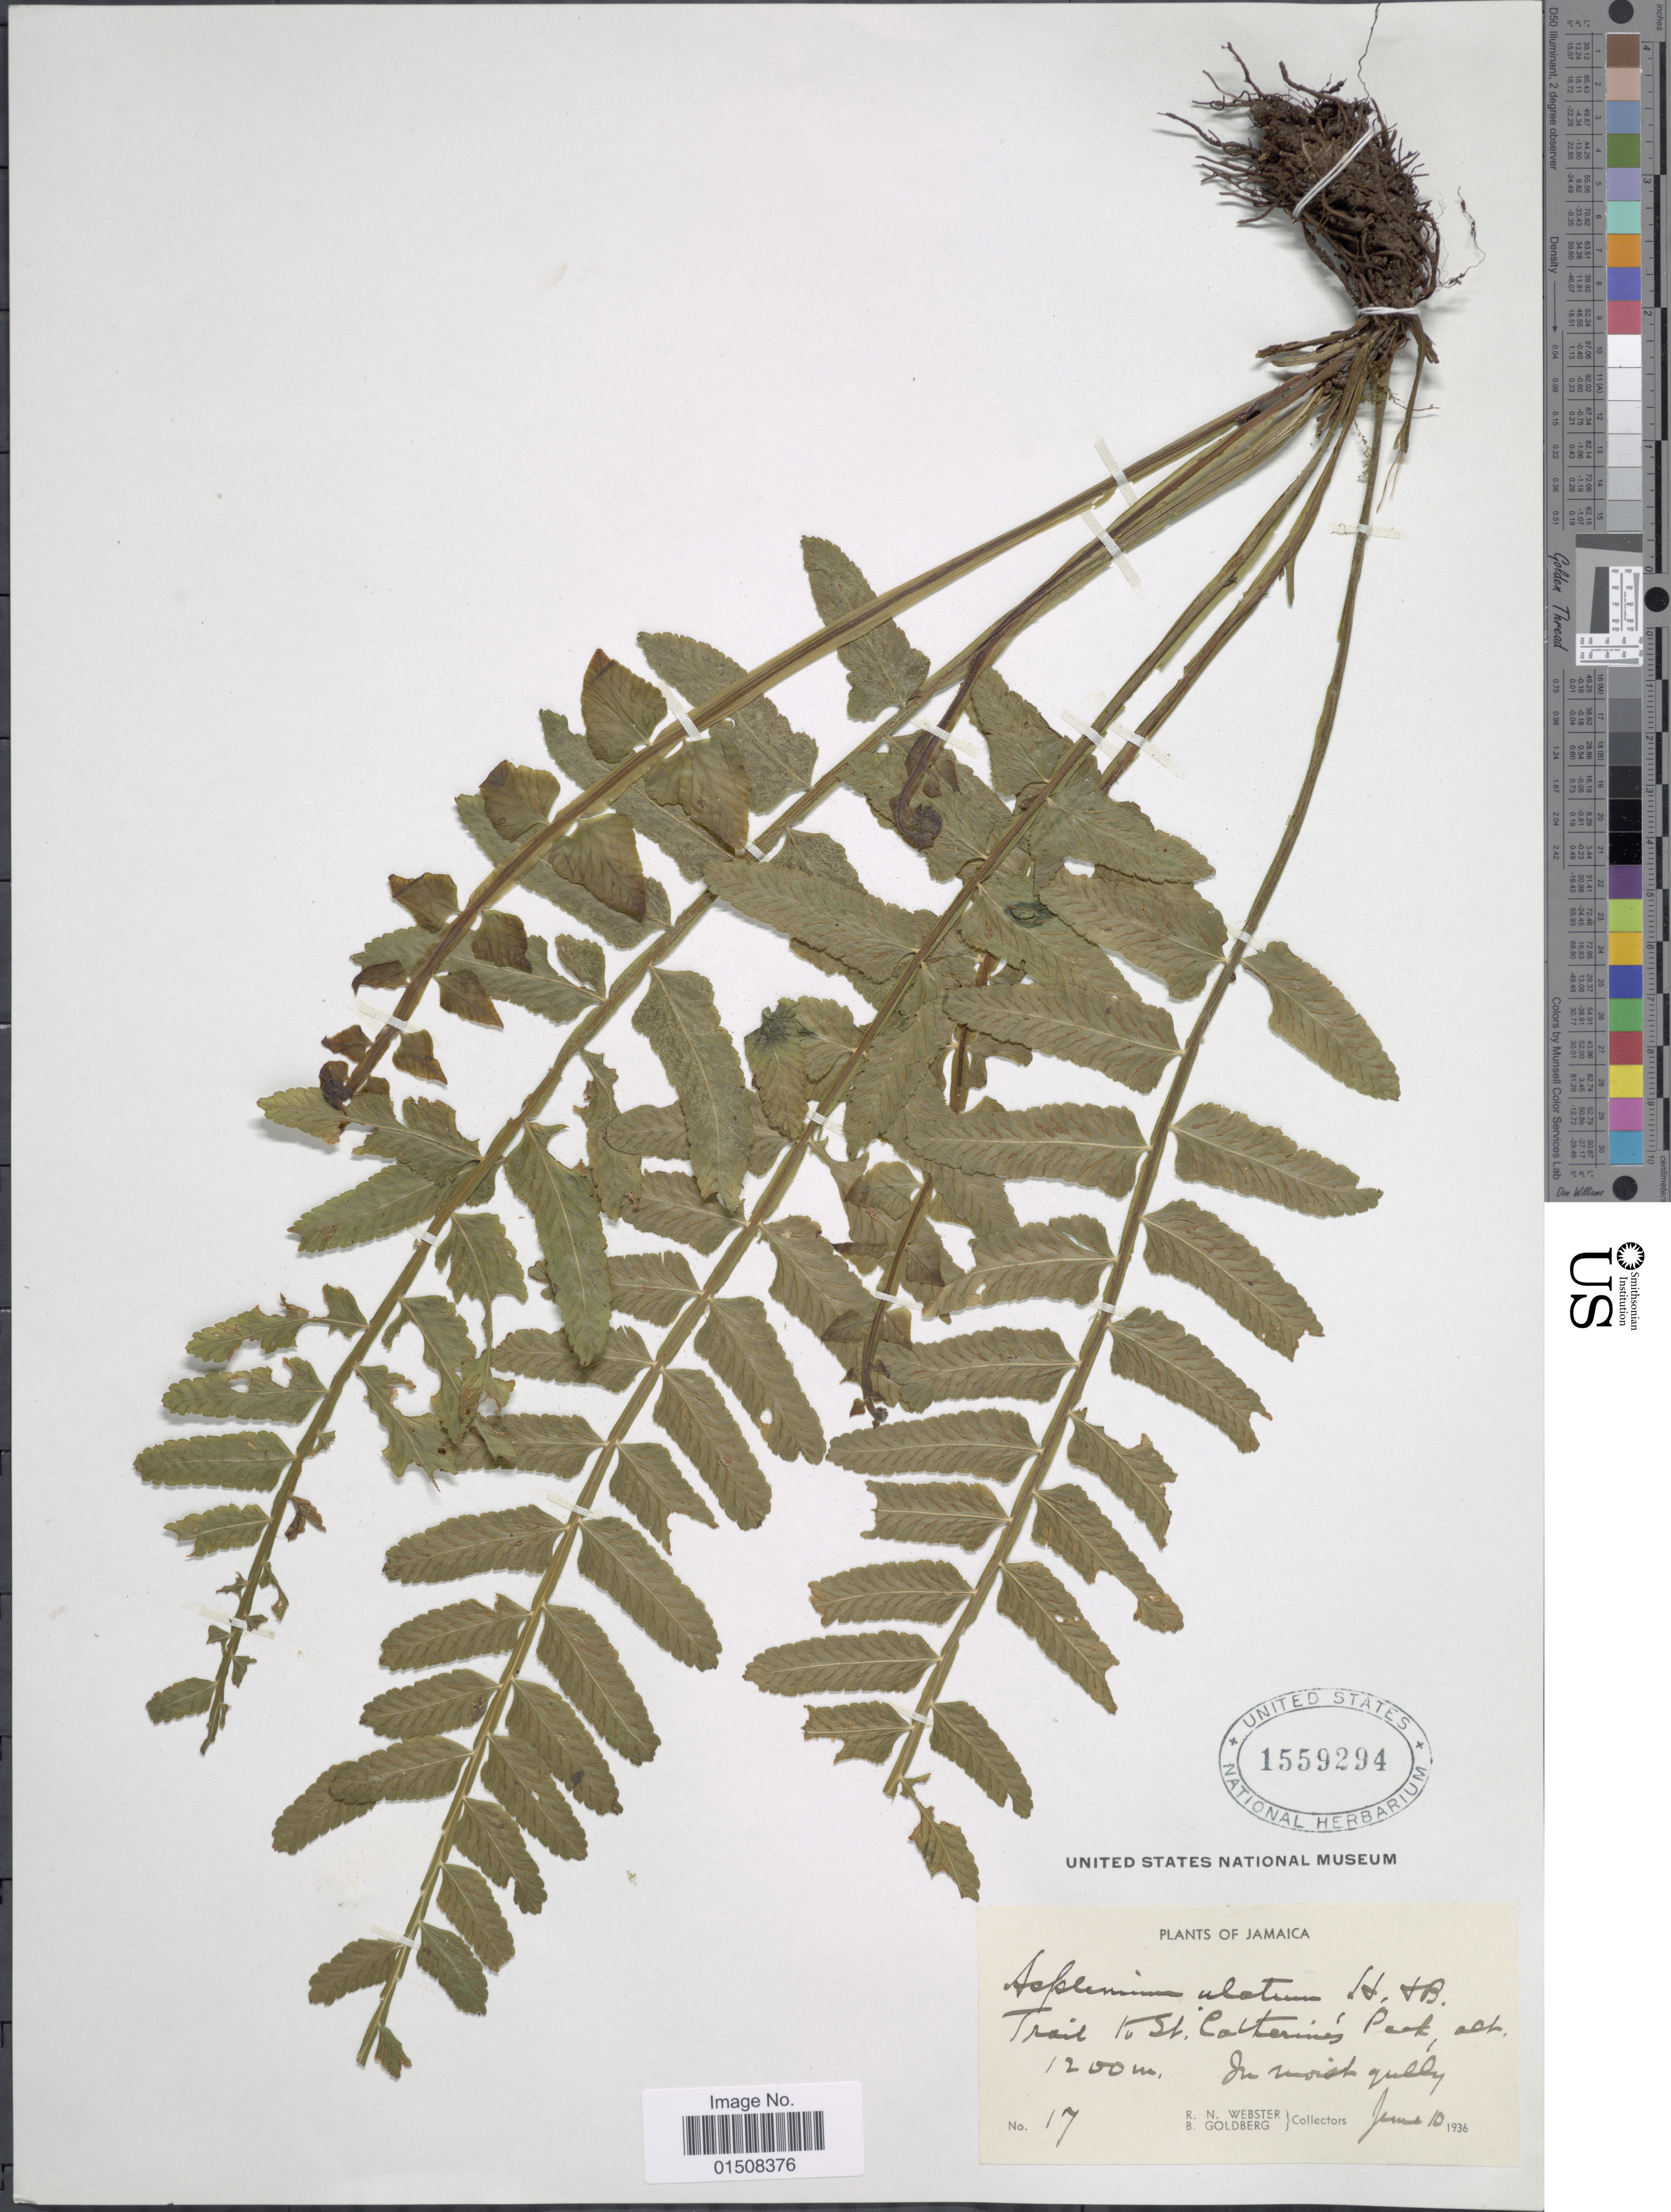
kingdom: Plantae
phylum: Tracheophyta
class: Polypodiopsida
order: Polypodiales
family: Aspleniaceae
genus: Asplenium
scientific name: Asplenium alatum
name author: Humb. & Bonpl. ex Willd.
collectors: R. N. Webster & B. Goldberg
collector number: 17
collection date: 1936-06-10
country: Jamaica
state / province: Saint Catherine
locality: Trail to St. Catherine's Peak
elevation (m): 1200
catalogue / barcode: US 1559294